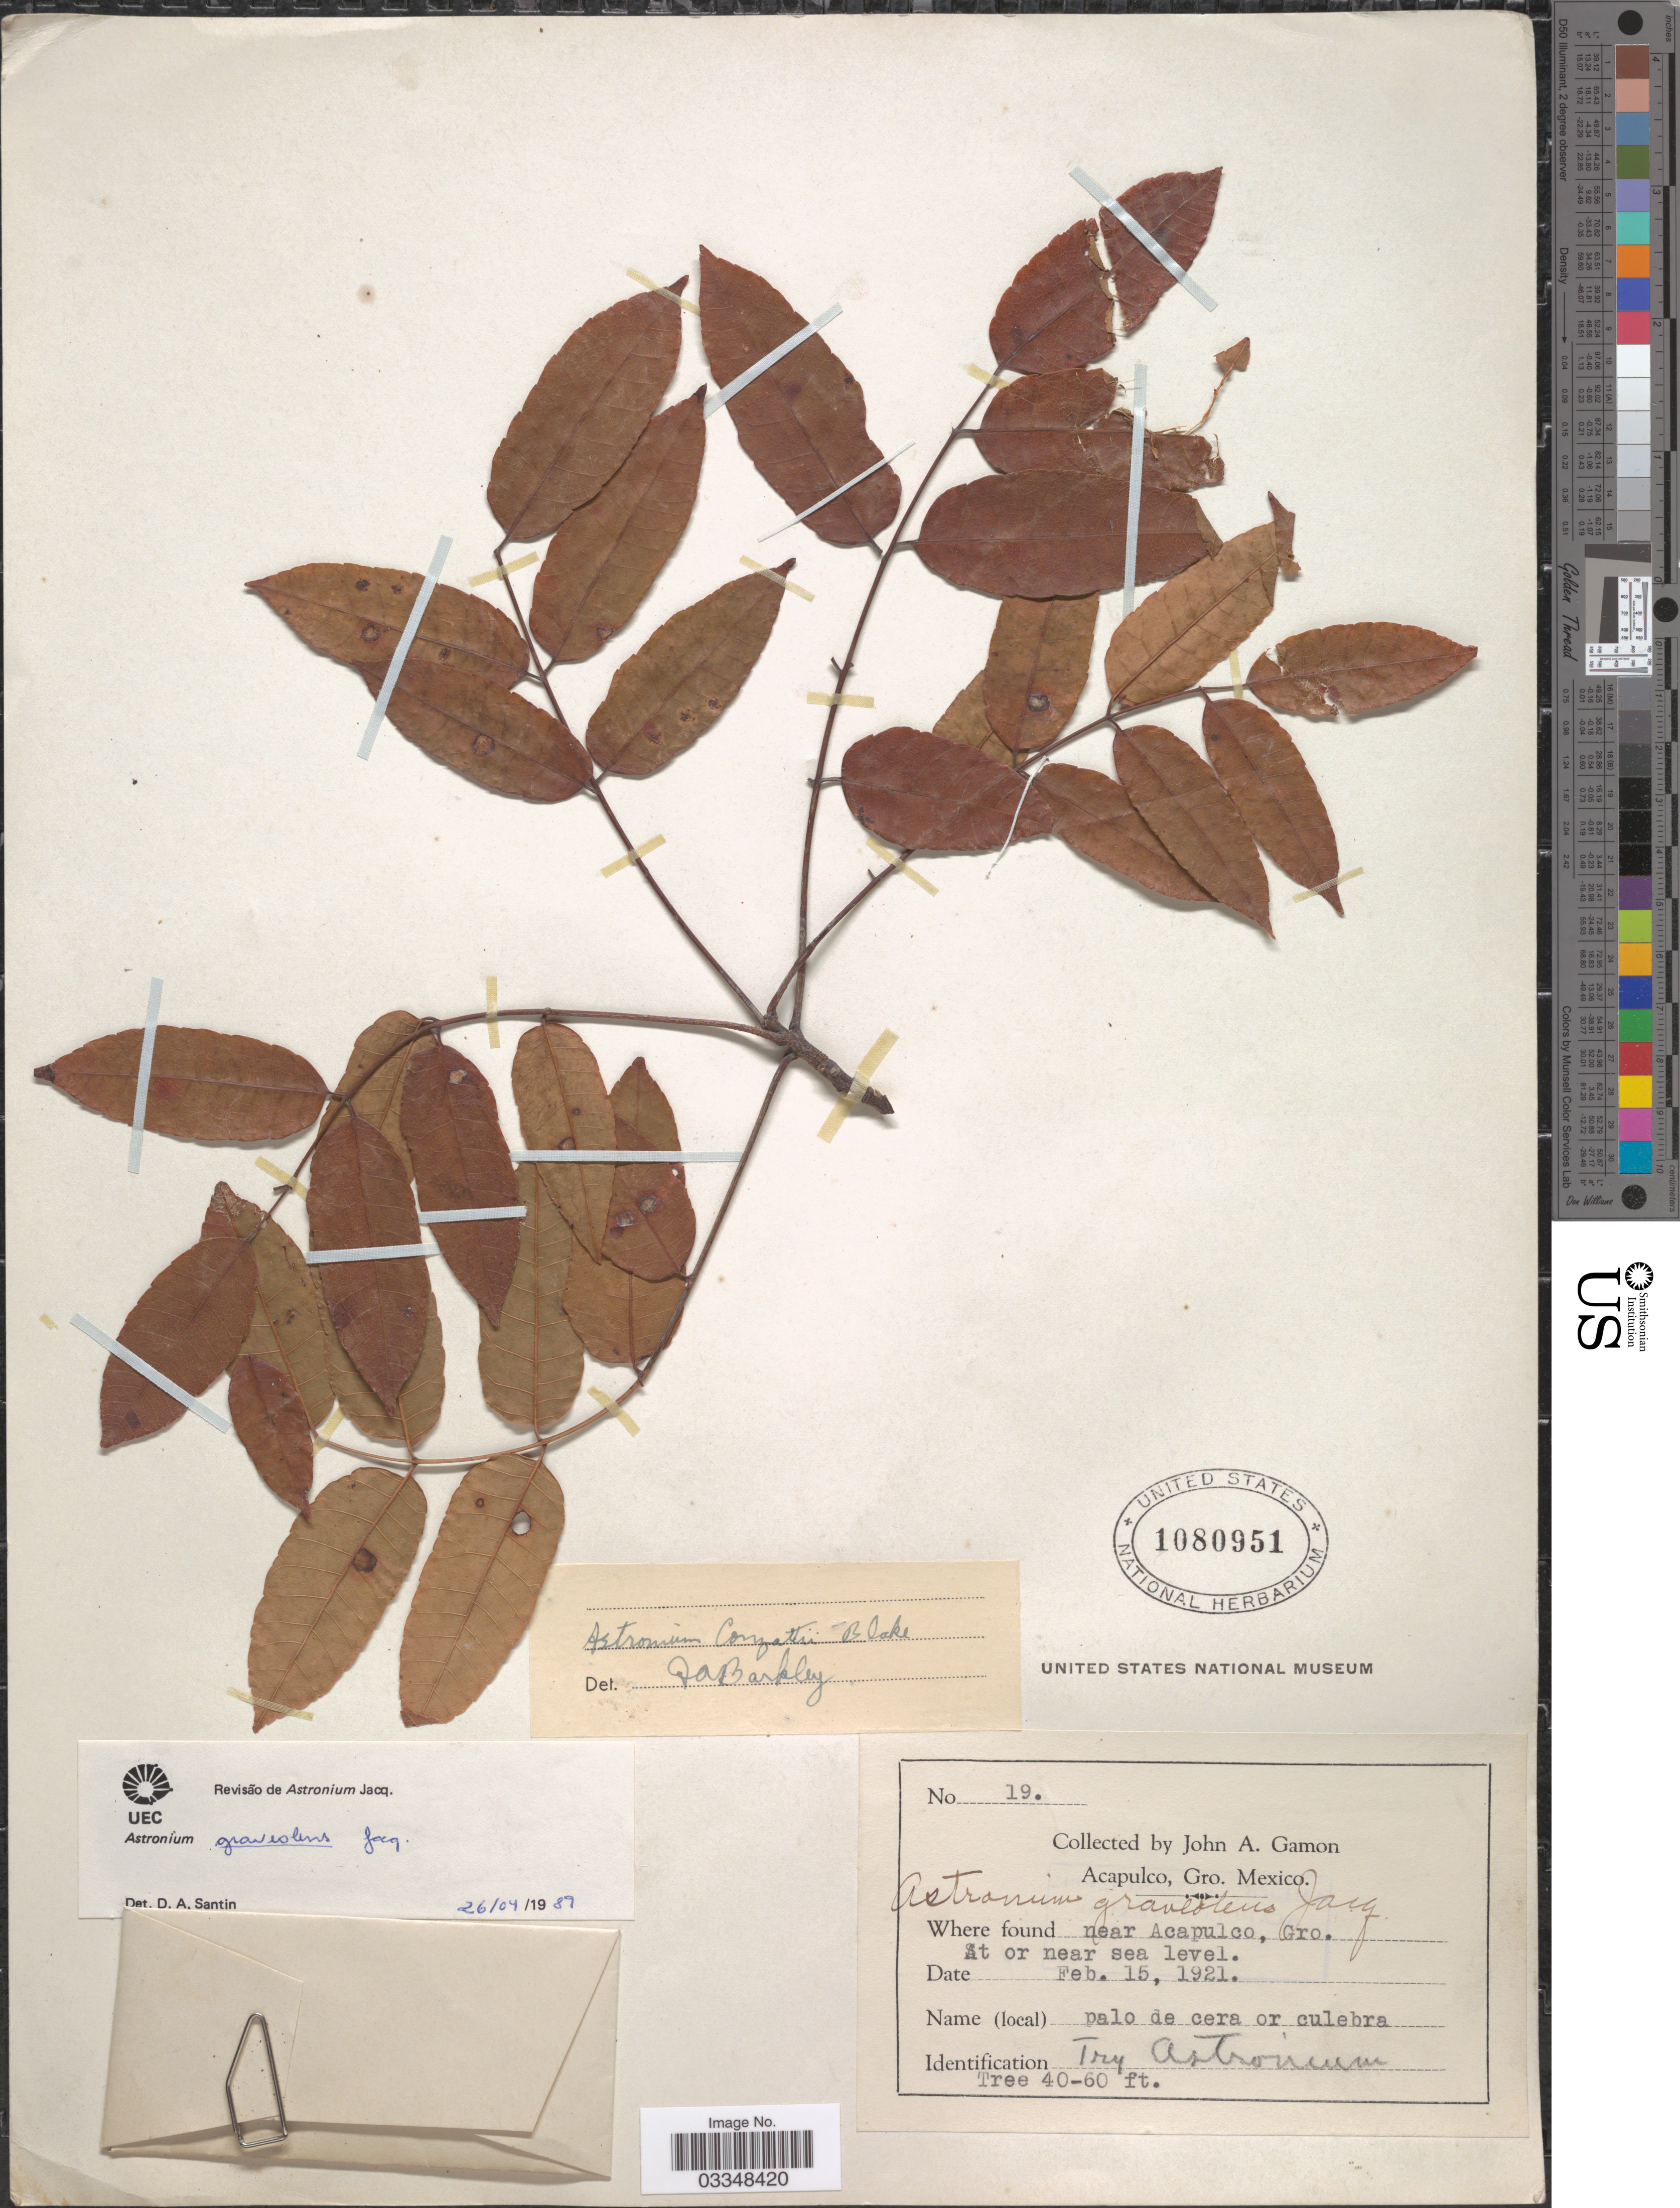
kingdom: Plantae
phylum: Tracheophyta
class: Magnoliopsida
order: Sapindales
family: Anacardiaceae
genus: Astronium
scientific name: Astronium graveolens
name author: Jacq.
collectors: J. Gamon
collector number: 19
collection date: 1921-02-15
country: Mexico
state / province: Guerrero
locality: Near Acapulco.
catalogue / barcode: US 1080951